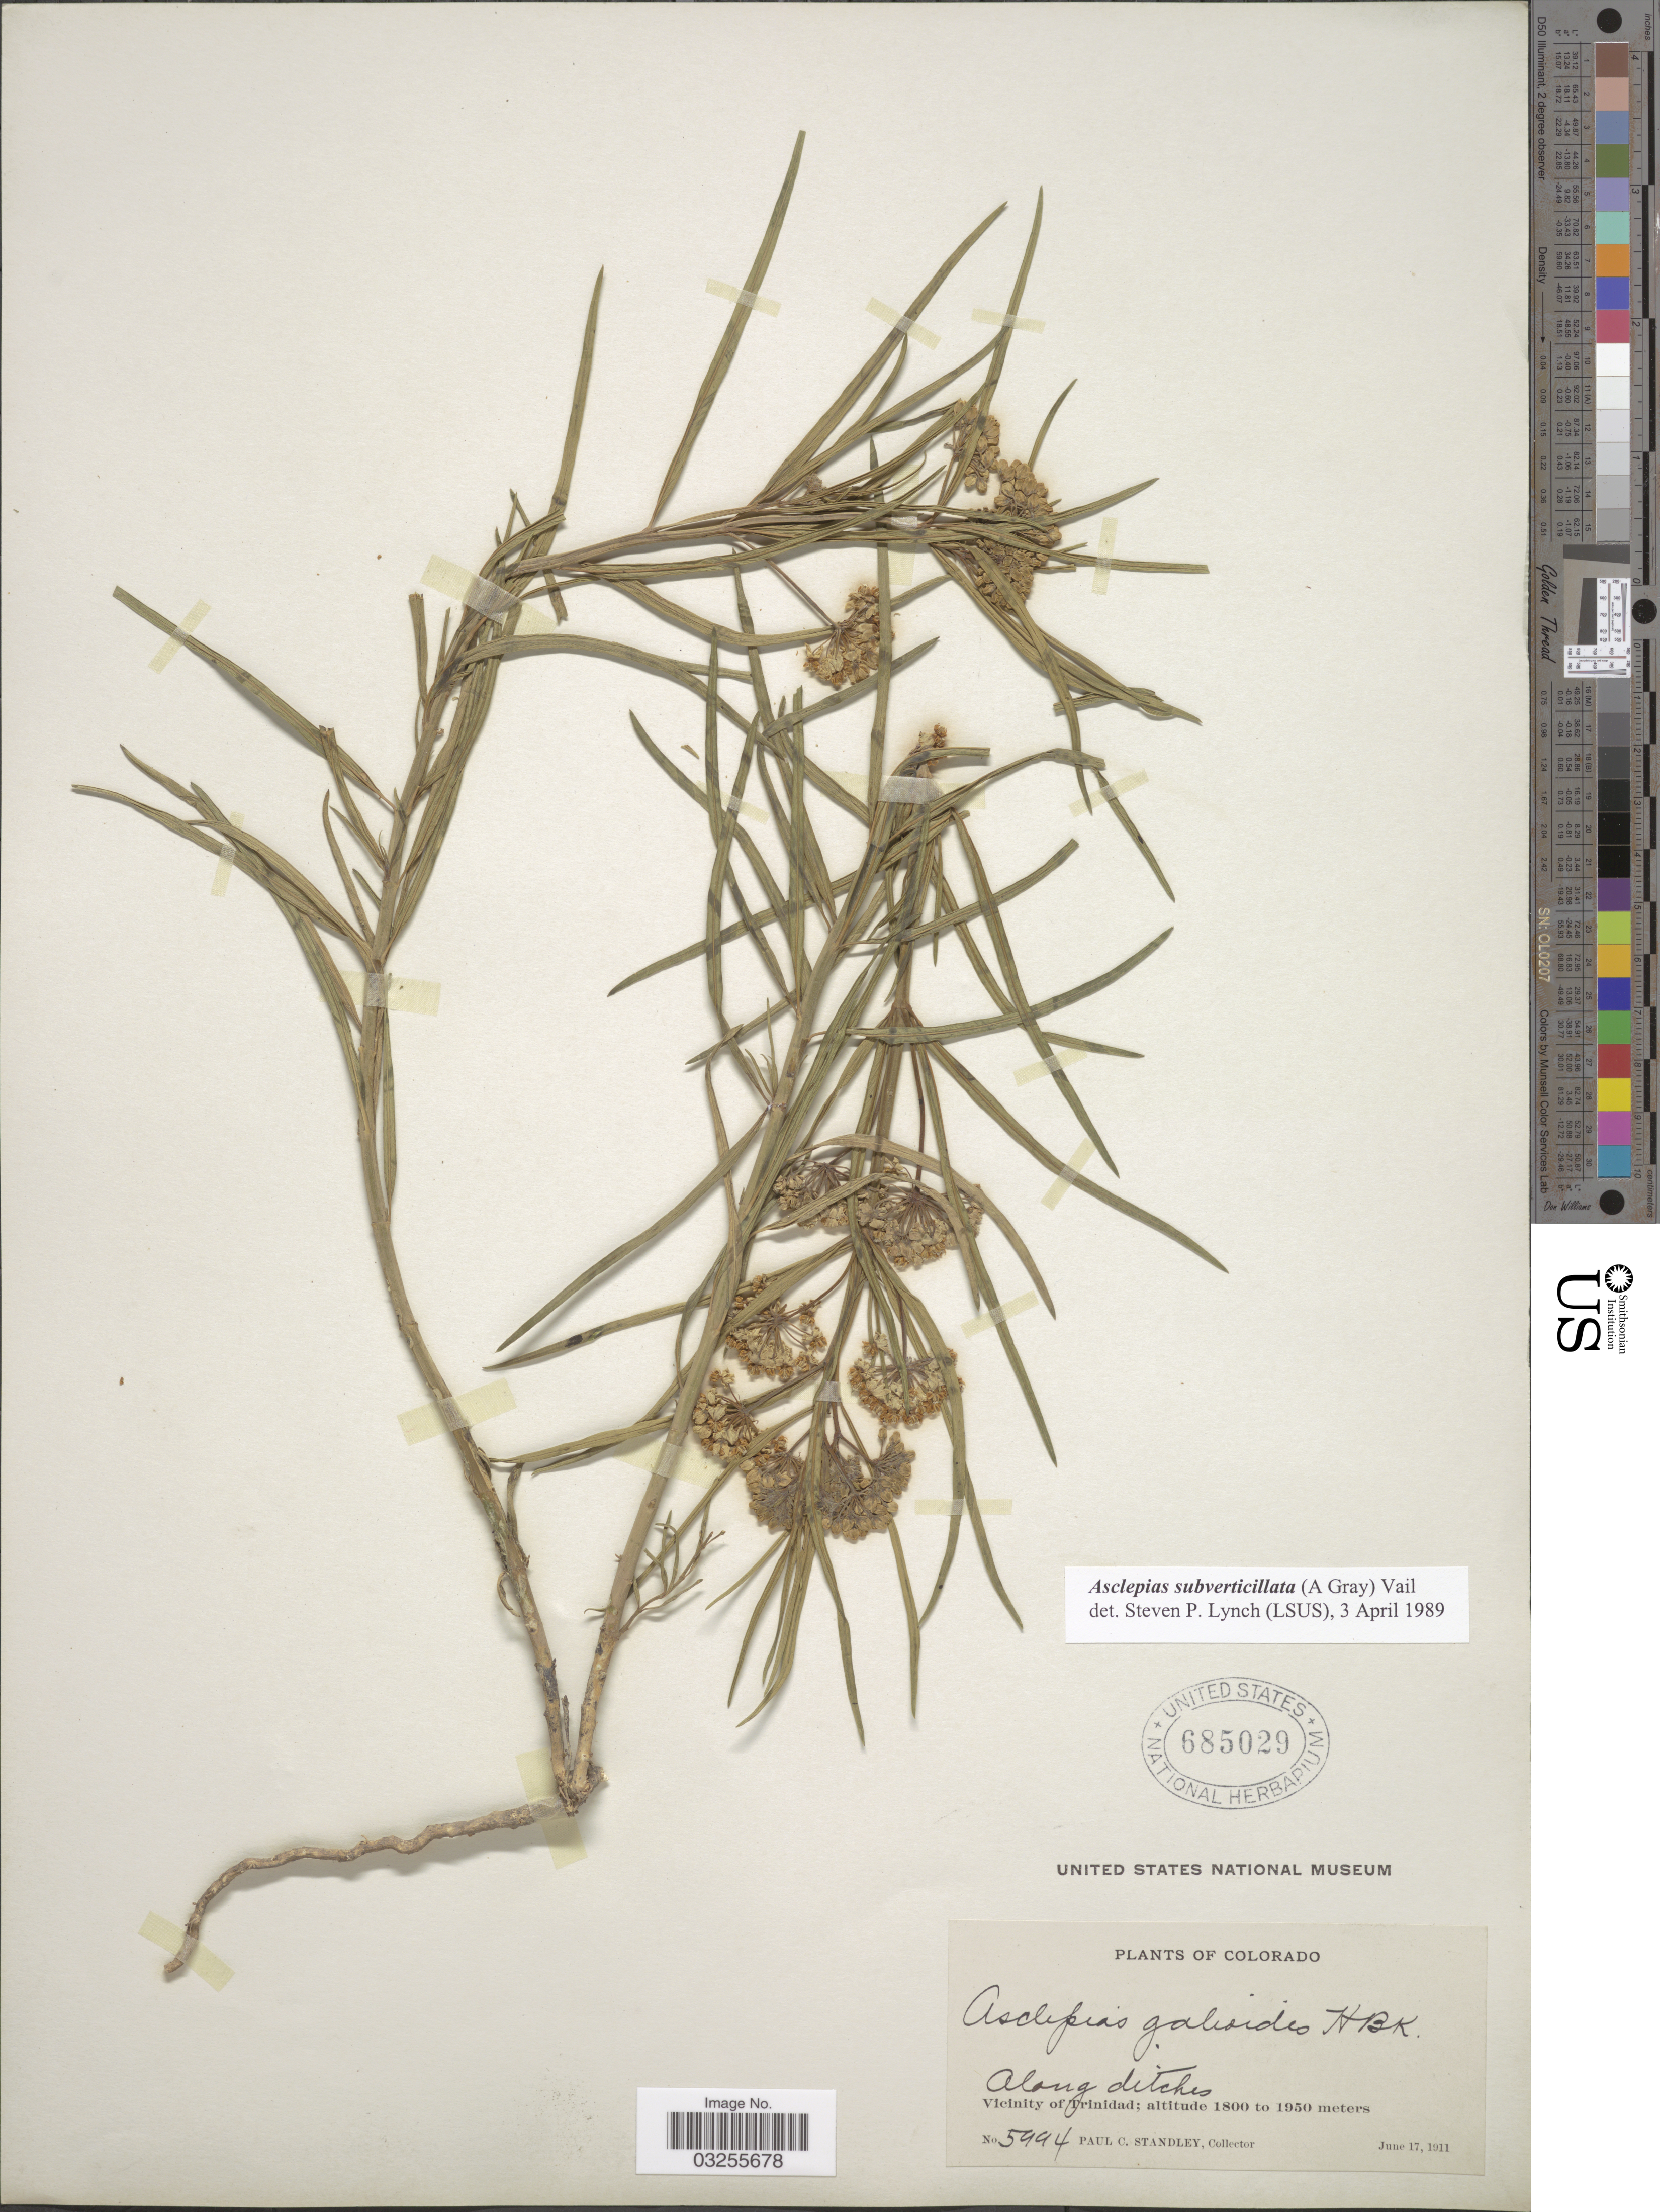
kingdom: Plantae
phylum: Tracheophyta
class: Magnoliopsida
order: Gentianales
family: Apocynaceae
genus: Asclepias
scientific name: Asclepias subverticillata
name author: (A. Gray) Vail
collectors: P. C. Standley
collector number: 5994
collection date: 1911-06-17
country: United States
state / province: Colorado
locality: Along ditches. Vicinity of Trinidad.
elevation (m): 1800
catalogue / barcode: US 685029